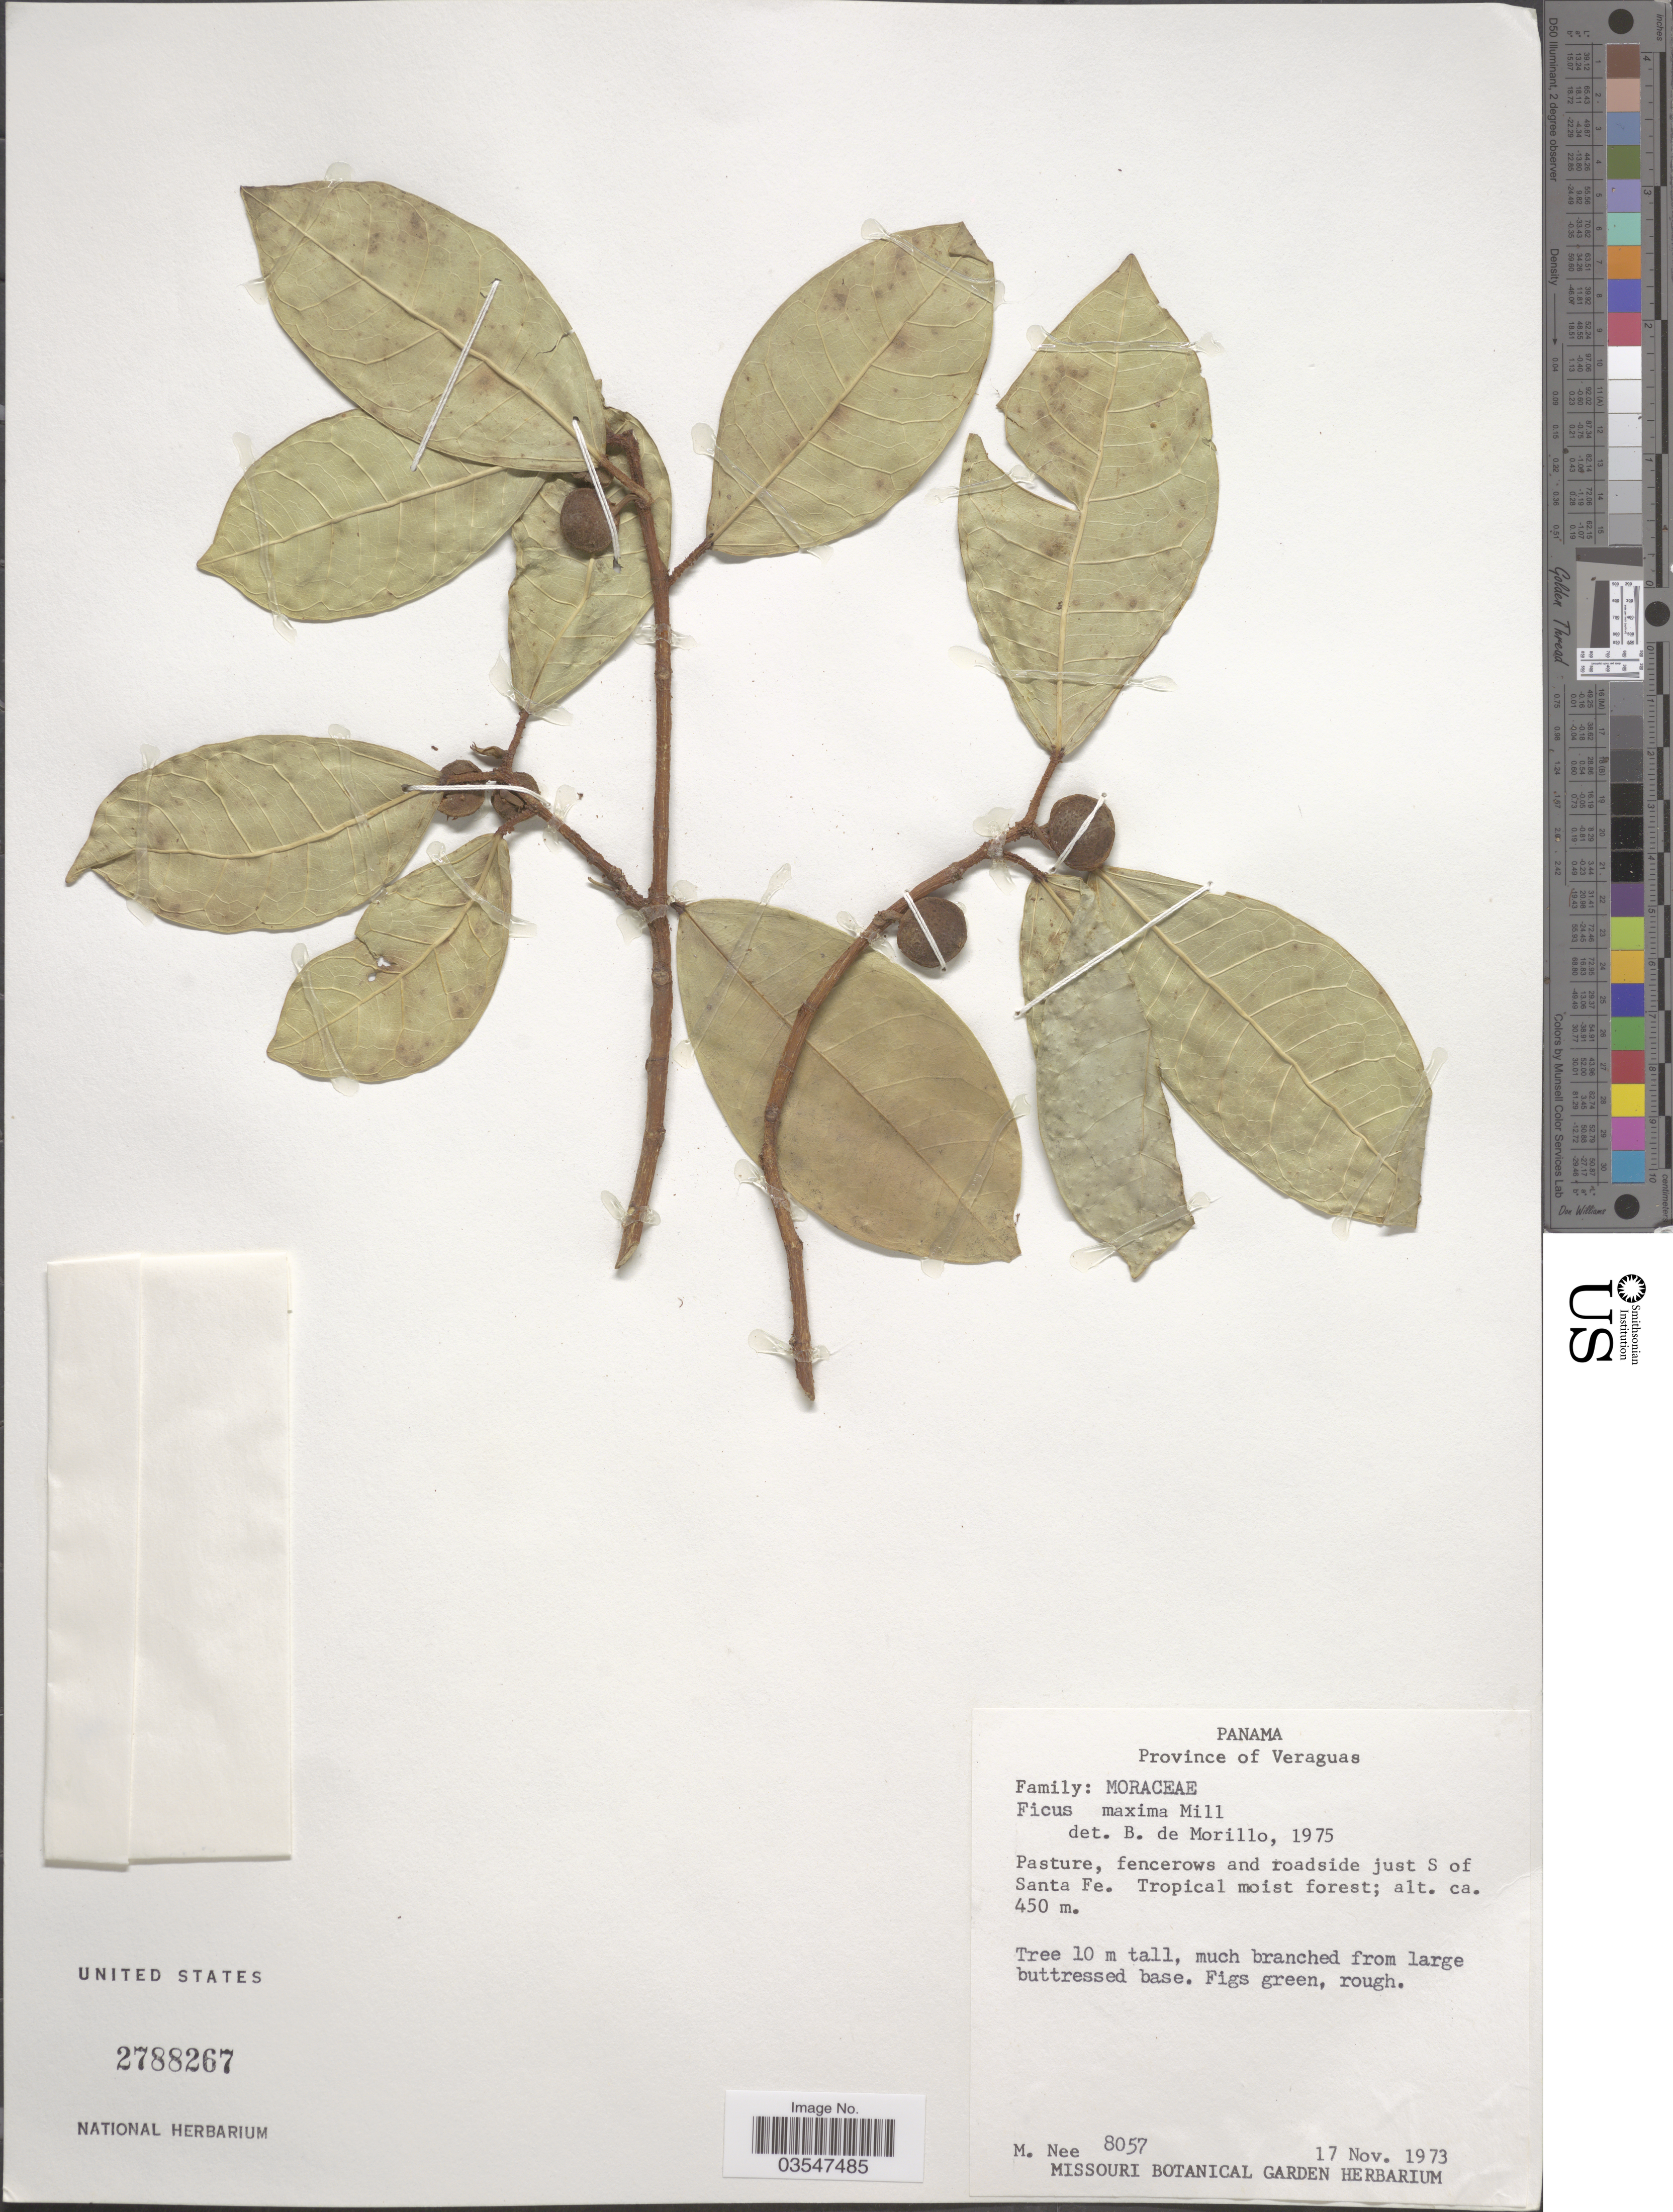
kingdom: Plantae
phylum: Tracheophyta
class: Magnoliopsida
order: Rosales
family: Moraceae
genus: Ficus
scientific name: Ficus maxima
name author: Mill.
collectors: M. Nee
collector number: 8057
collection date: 1973-11-17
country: Panama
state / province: Veraguas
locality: Pasture, fencerows and roadside just S of Santa Fe. Tropical moist forest.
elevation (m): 450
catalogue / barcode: US 2788267